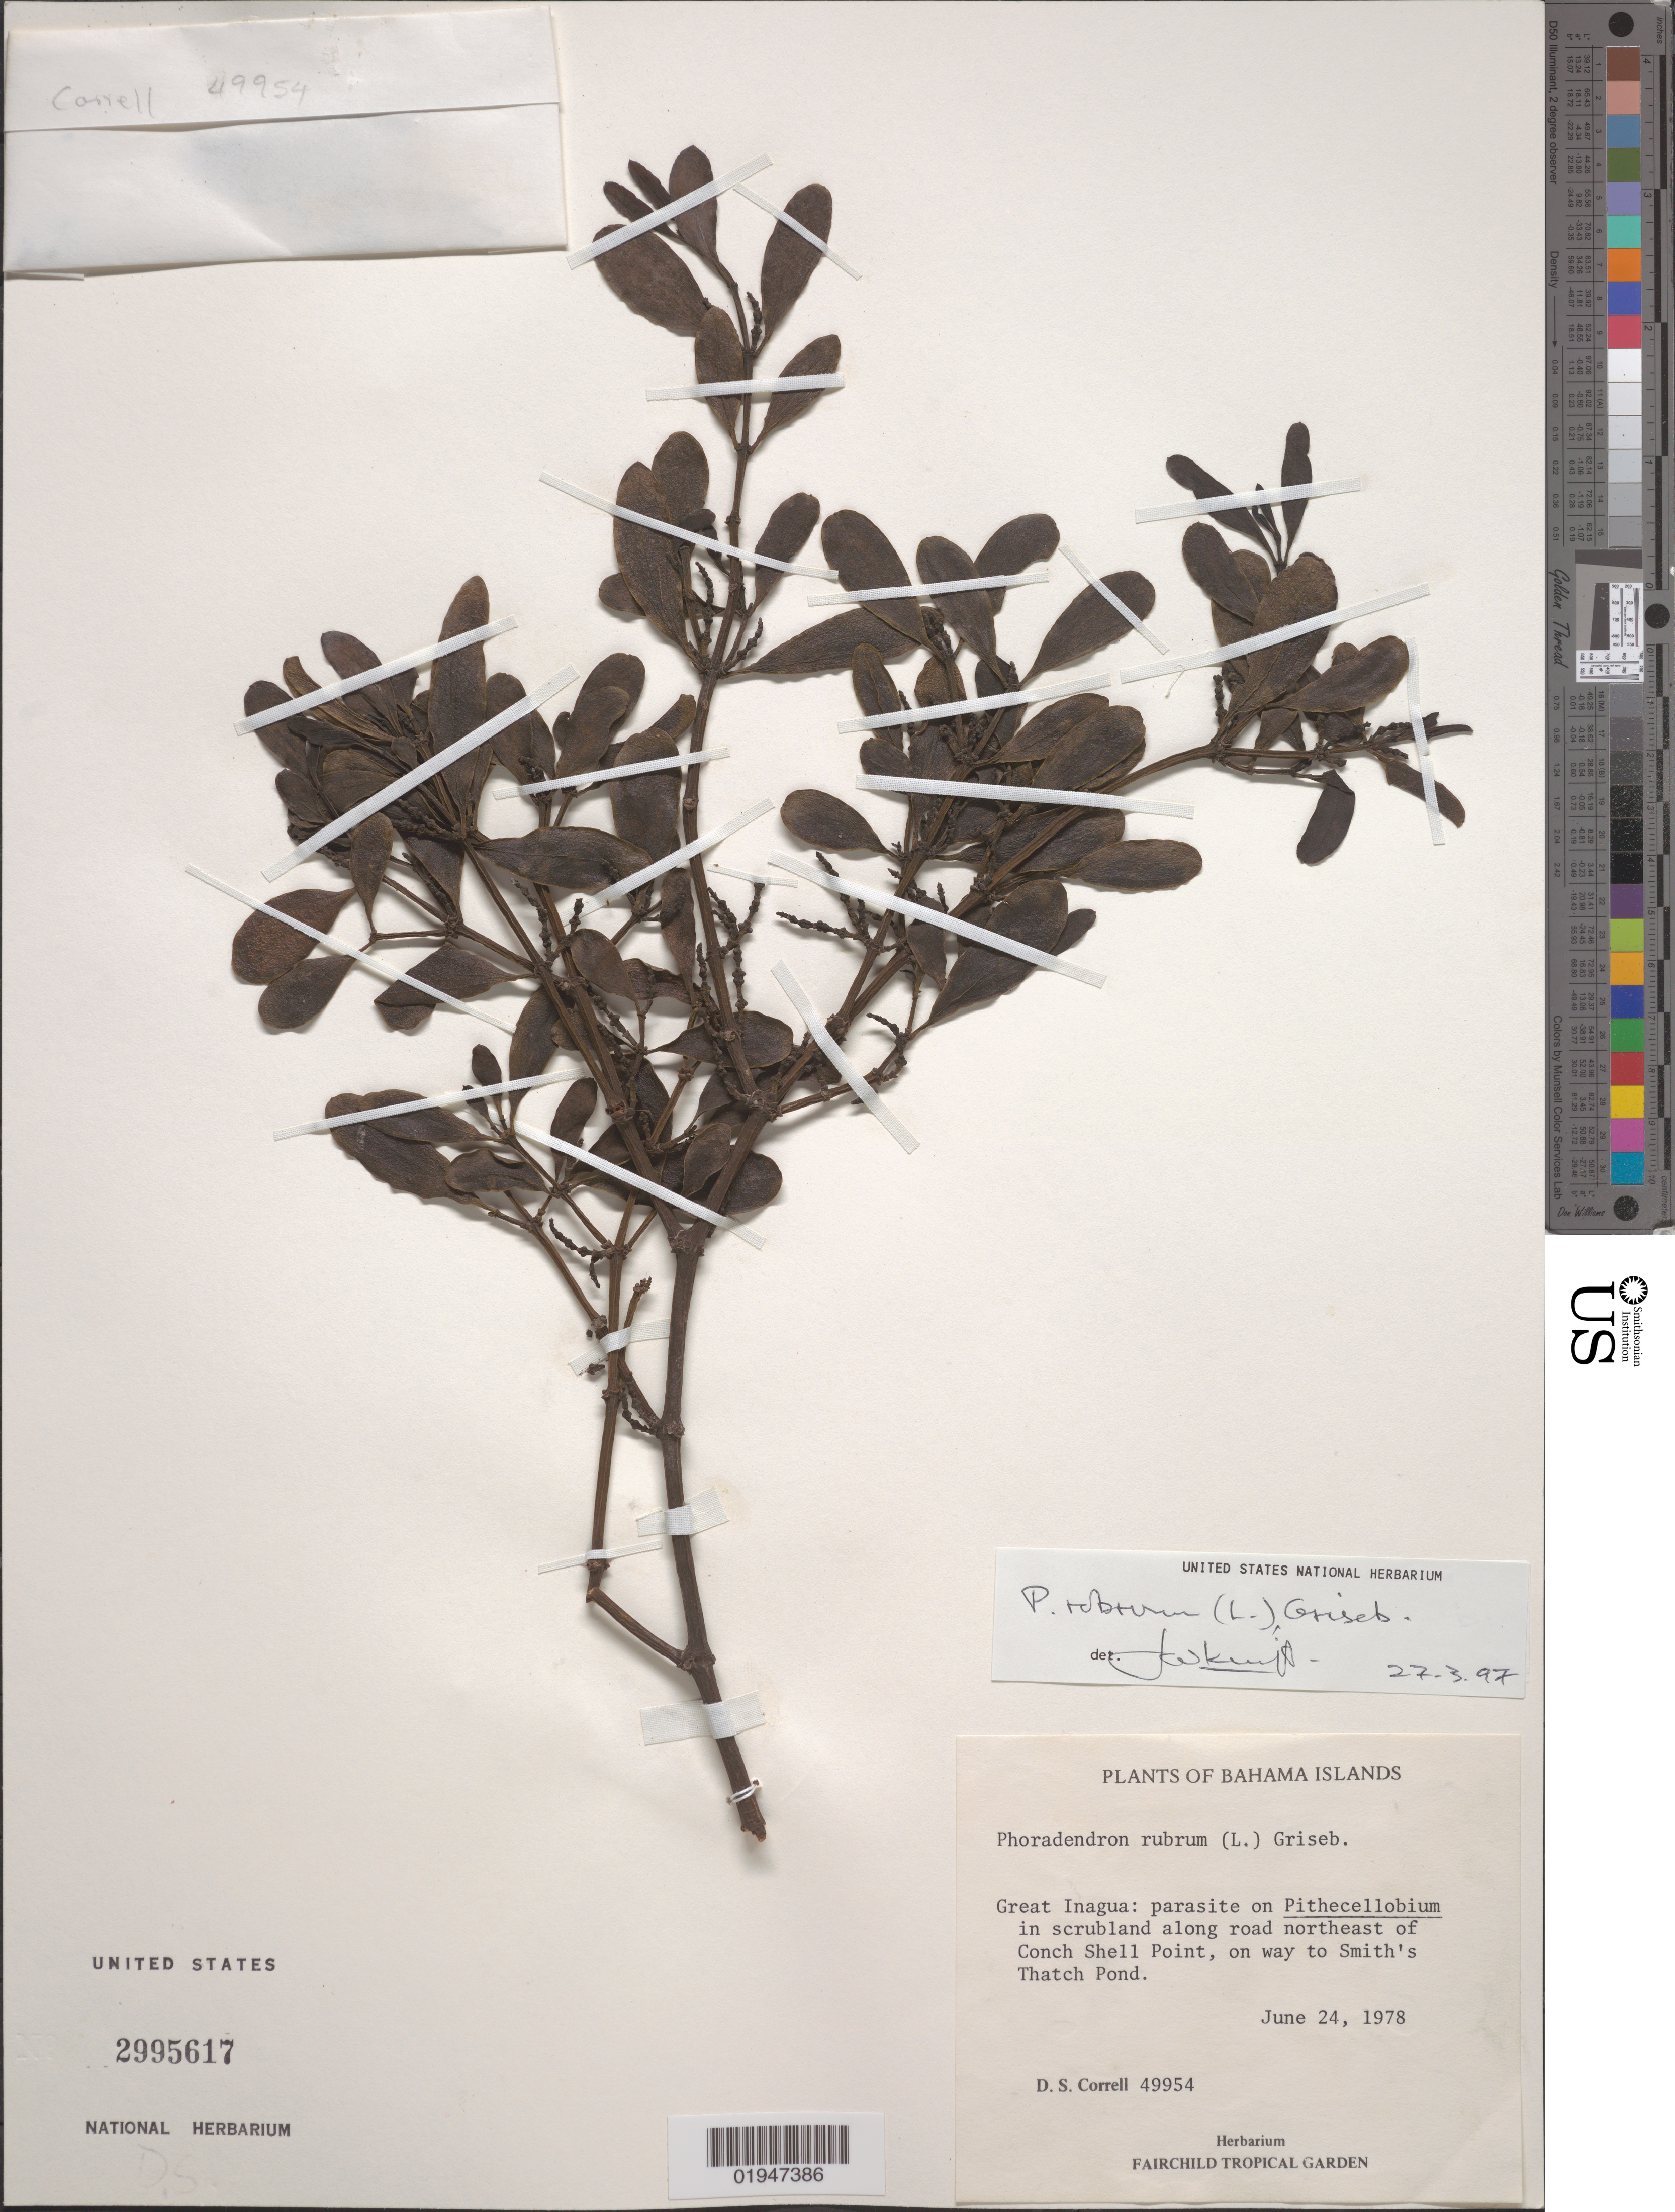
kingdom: Plantae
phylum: Tracheophyta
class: Magnoliopsida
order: Santalales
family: Viscaceae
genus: Phoradendron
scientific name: Phoradendron rubrum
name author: (L.) Griseb.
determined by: Kuijt, Job, (CANADA)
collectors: D. S. Correll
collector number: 49954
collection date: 1978-06-24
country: Bahamas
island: Great Inagua I.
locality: Great Inagua; NE of Conch Shell Point, on way to Smith's Thatch Pond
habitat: In scrubland along road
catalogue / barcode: US 2995617